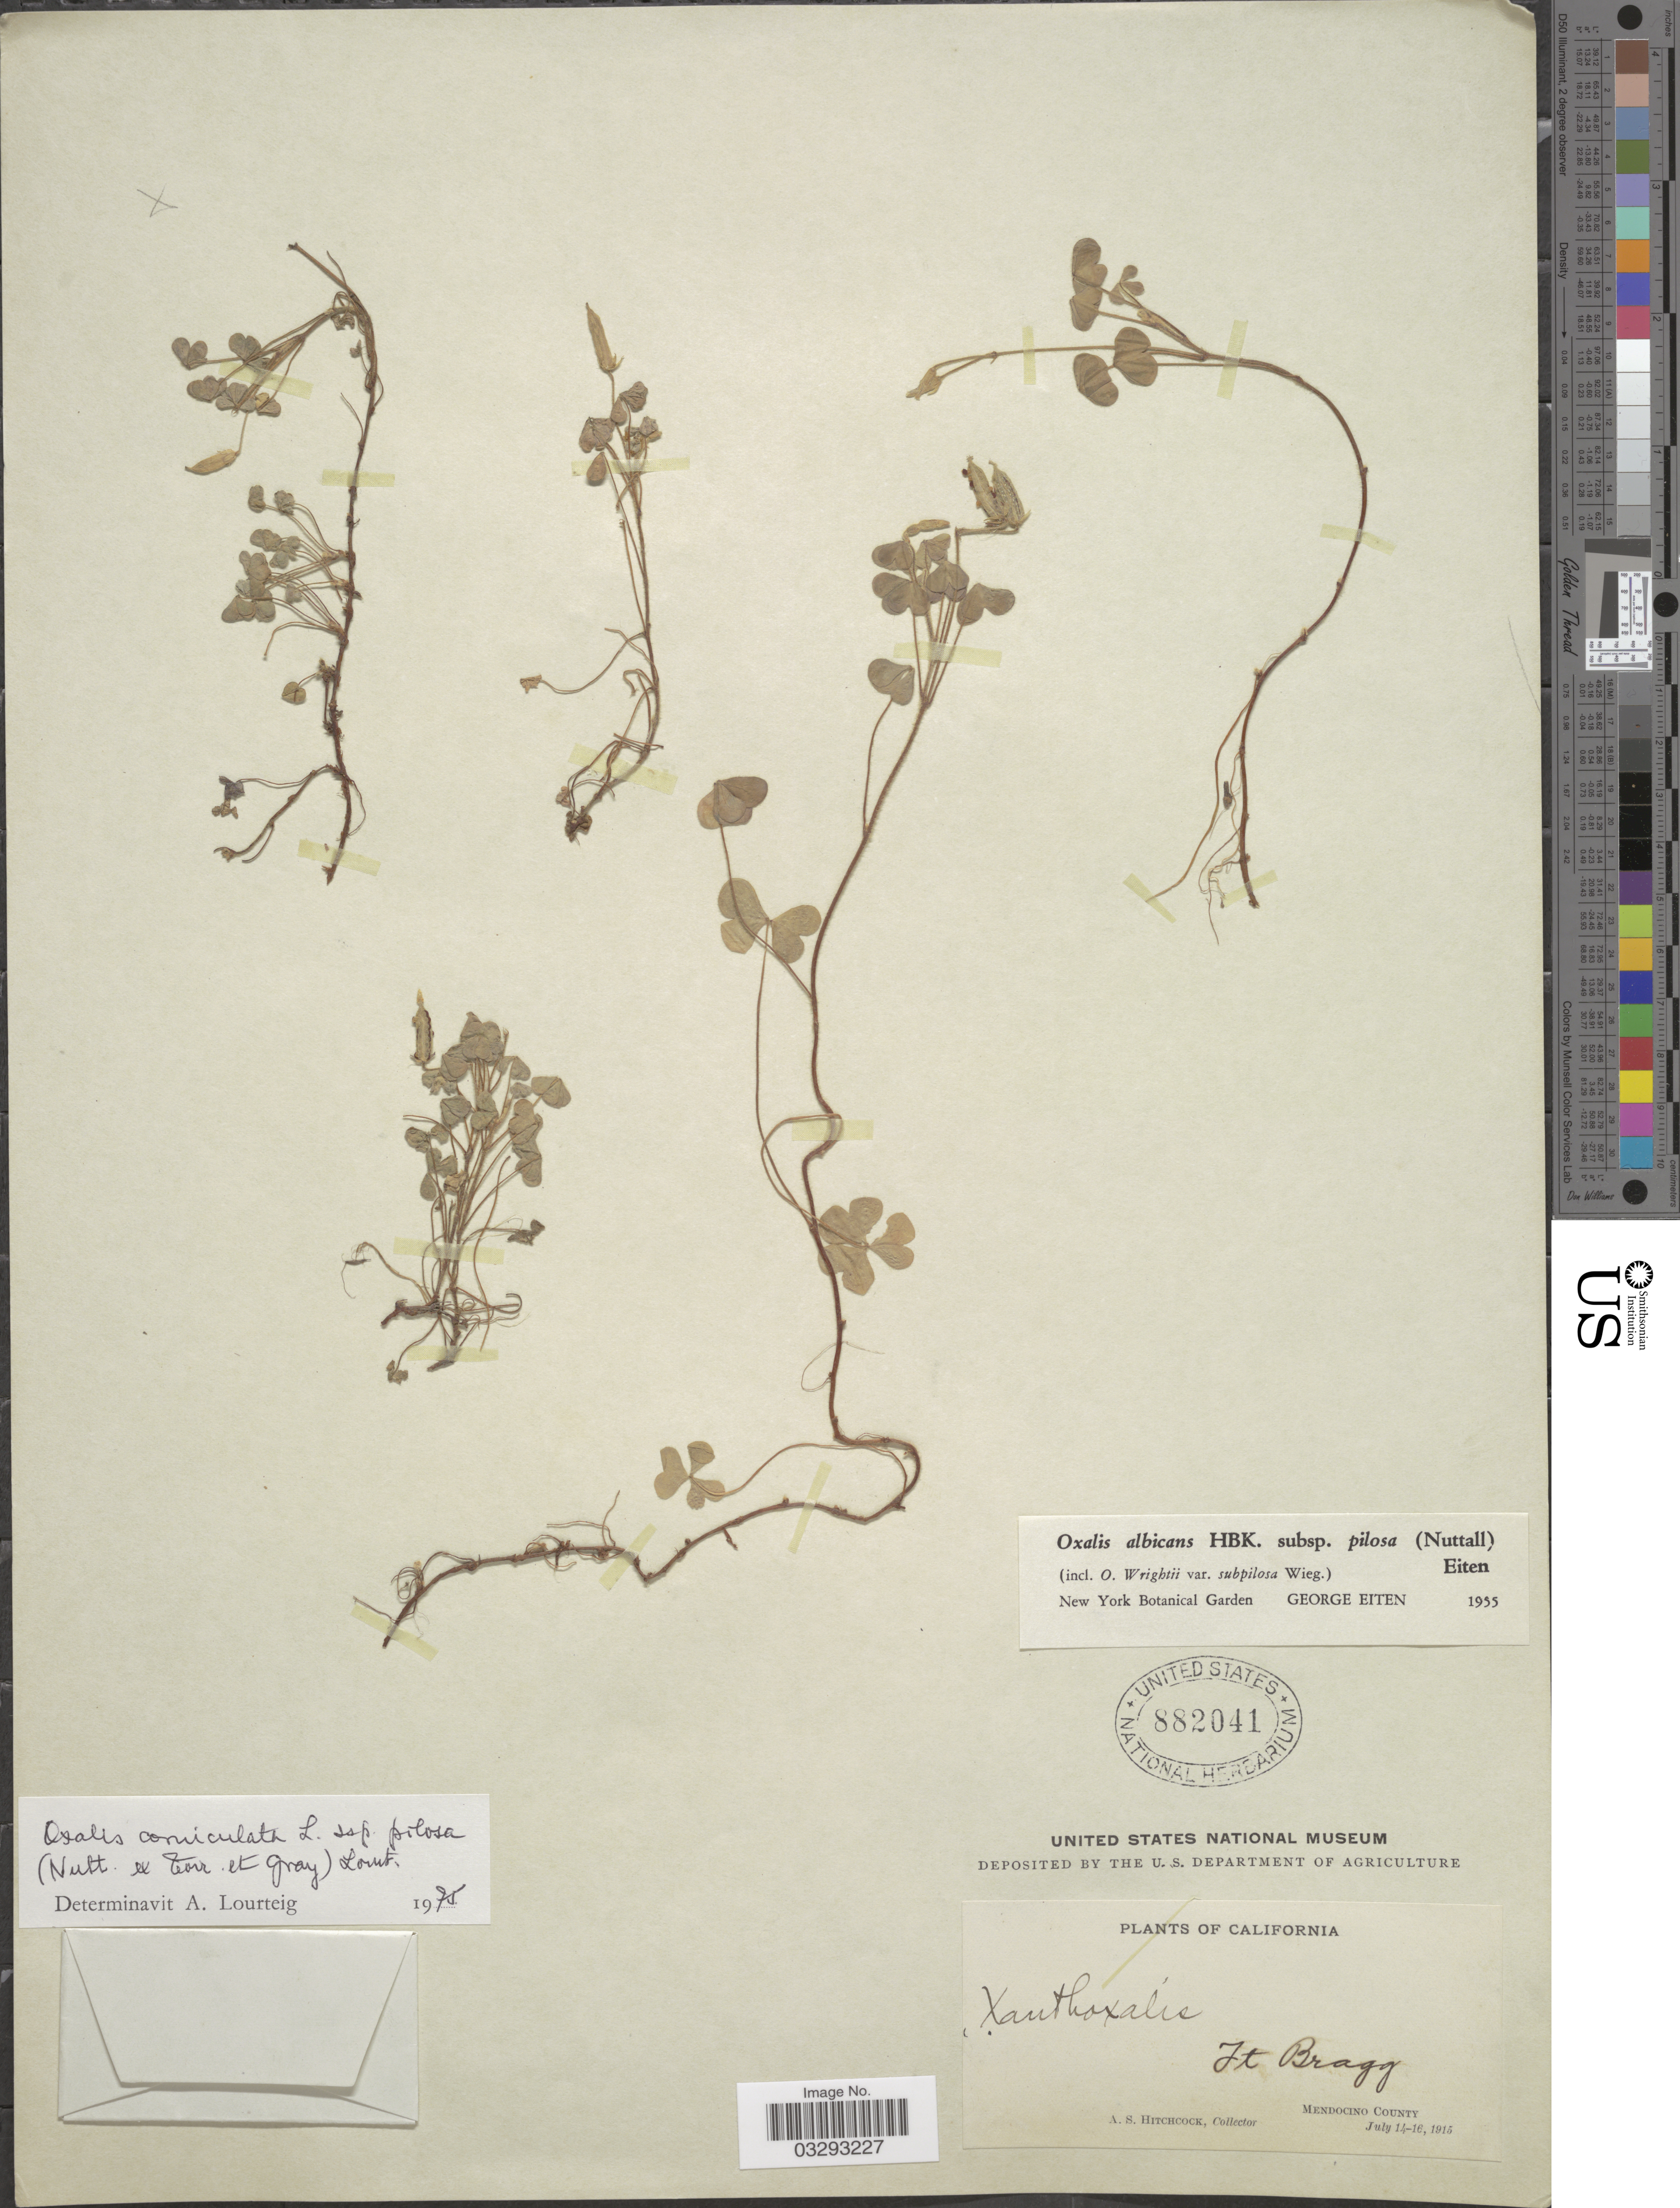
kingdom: Plantae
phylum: Tracheophyta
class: Magnoliopsida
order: Oxalidales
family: Oxalidaceae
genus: Oxalis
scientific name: Oxalis corniculata subsp. pilosa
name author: (Nutt.) Lourteig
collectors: A. S. Hitchcock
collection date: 1915-07-14/1915-07-16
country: United States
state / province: California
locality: Ft Bragg.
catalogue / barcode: US 882041